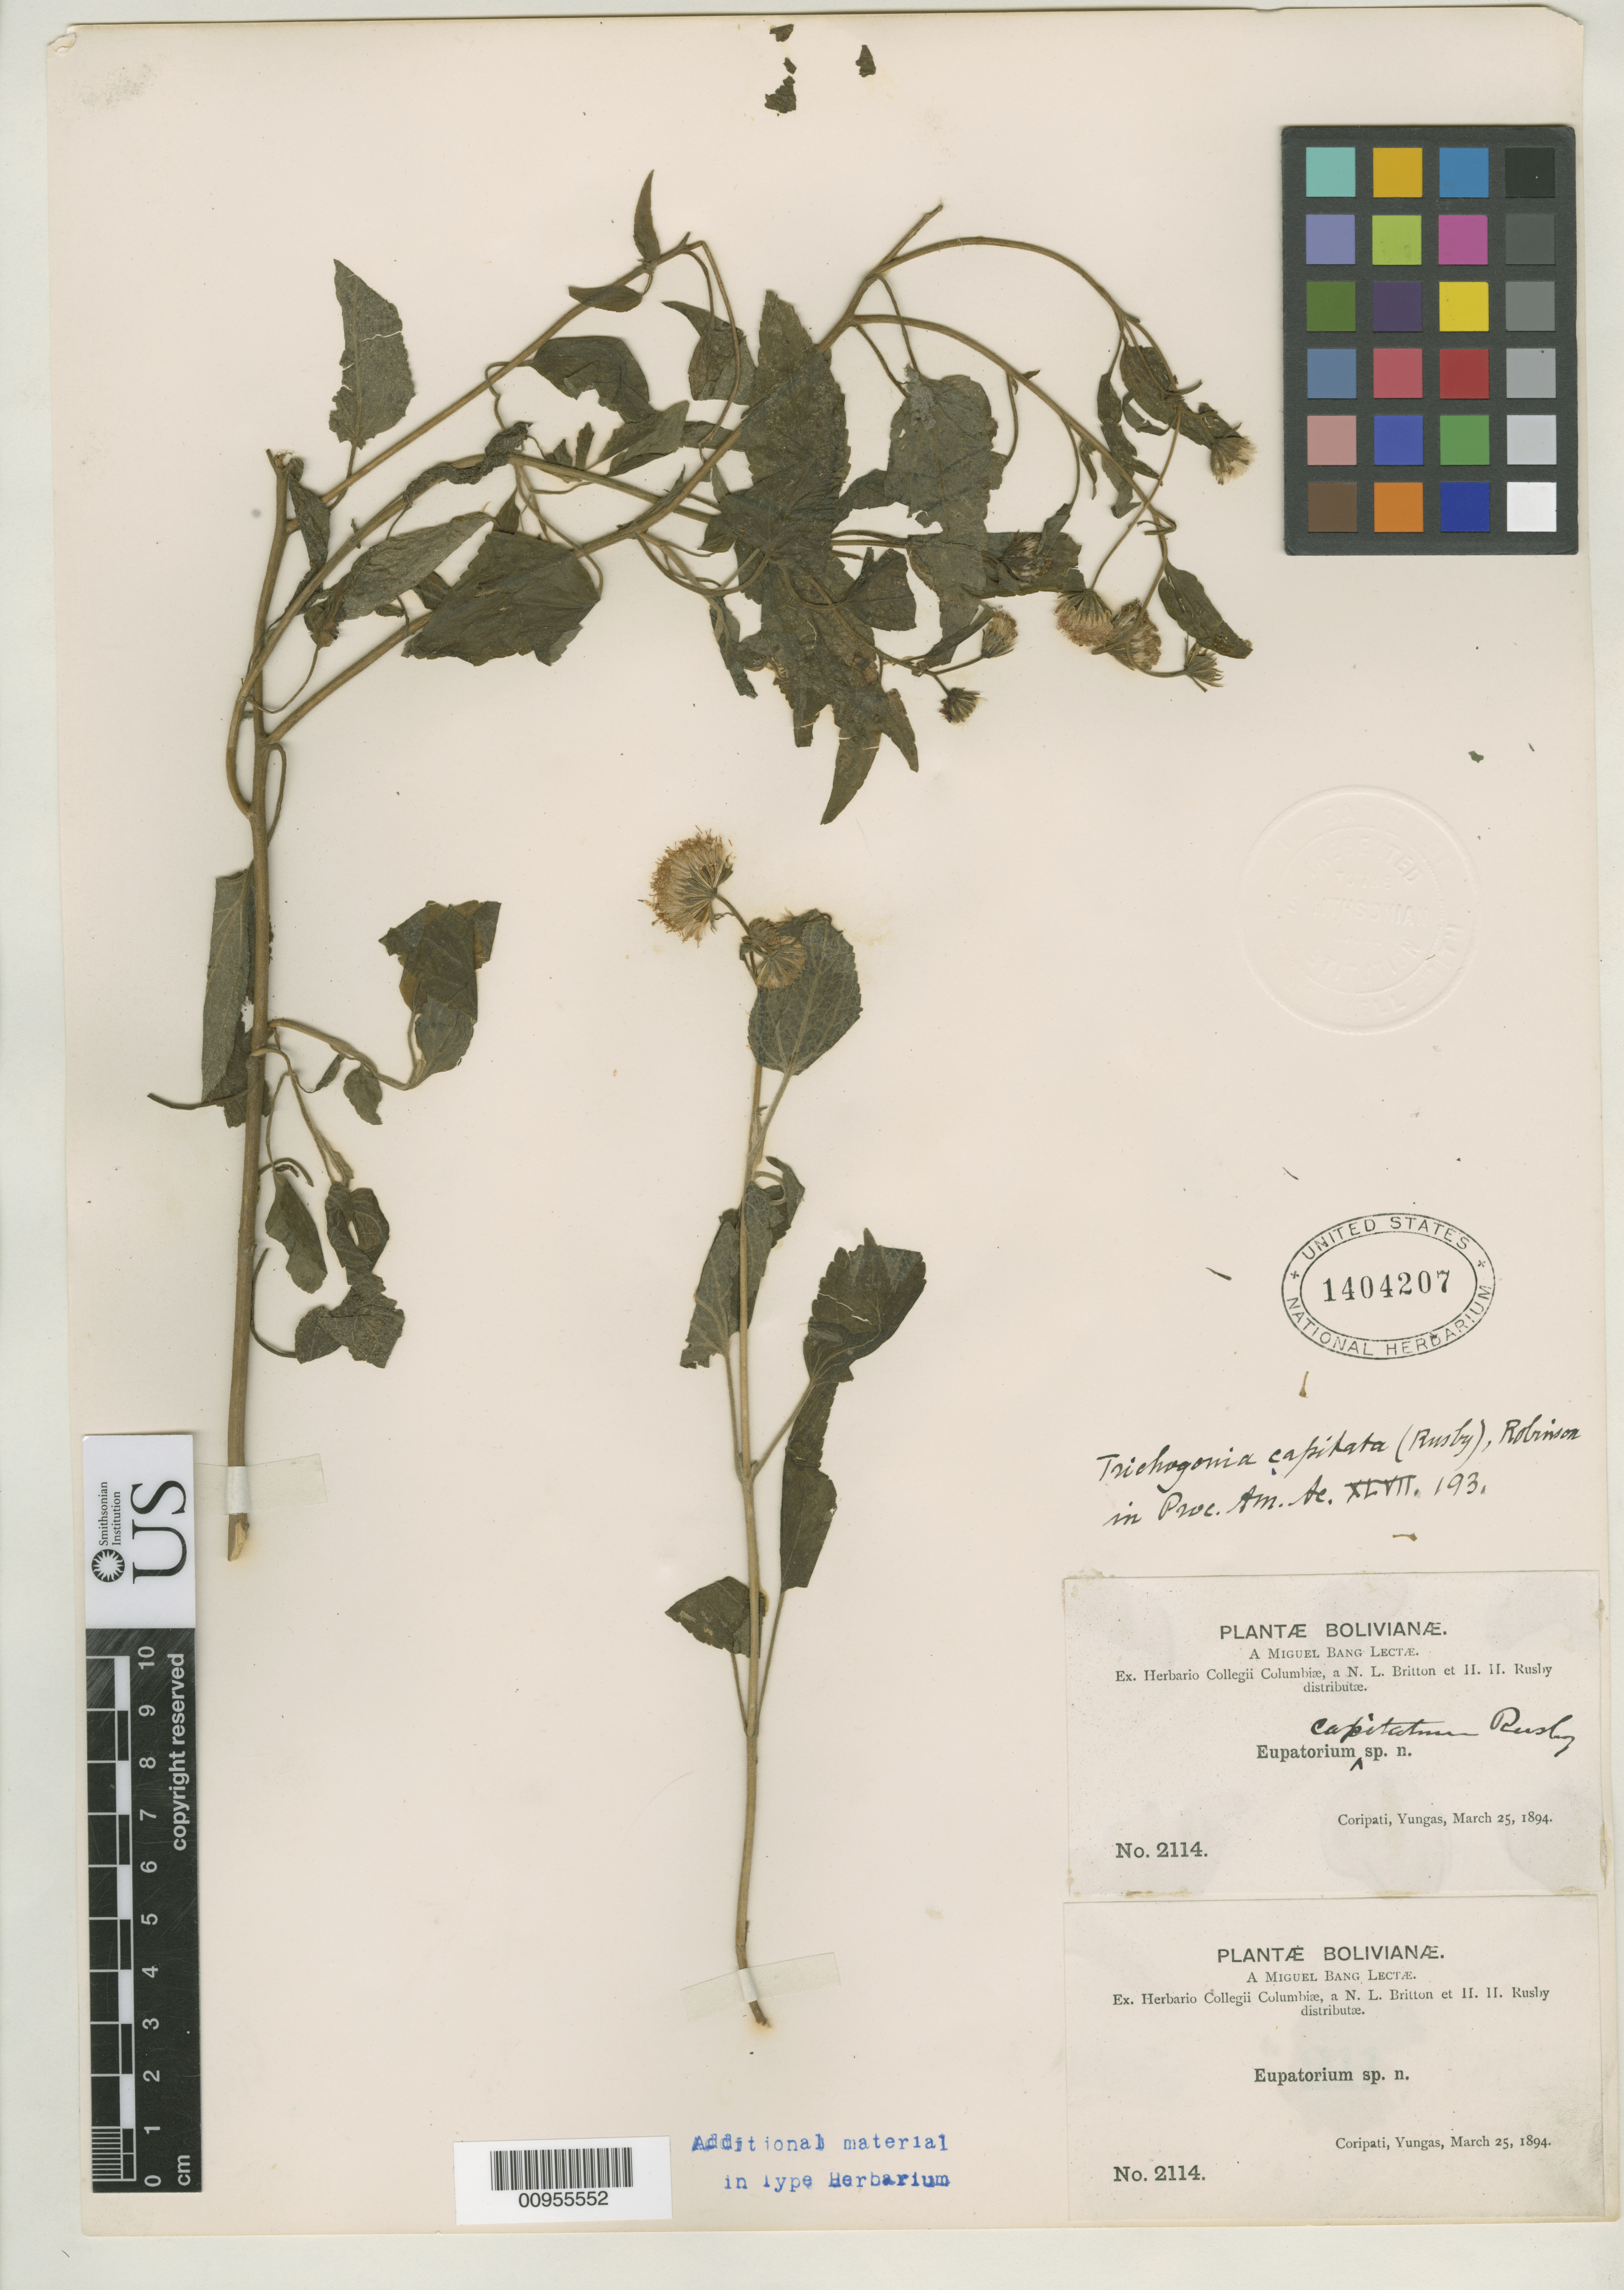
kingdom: Plantae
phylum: Tracheophyta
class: Magnoliopsida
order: Asterales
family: Asteraceae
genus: Eupatorium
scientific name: Eupatorium capitatum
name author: Rusby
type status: Isotype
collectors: M. Bang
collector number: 2114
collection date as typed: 25 Mar 1894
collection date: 1894-03-25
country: Bolivia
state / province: La Paz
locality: Coripati, Yungas.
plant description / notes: Specimen ex Herbarium John Donnell Smith.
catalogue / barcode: US 1404207